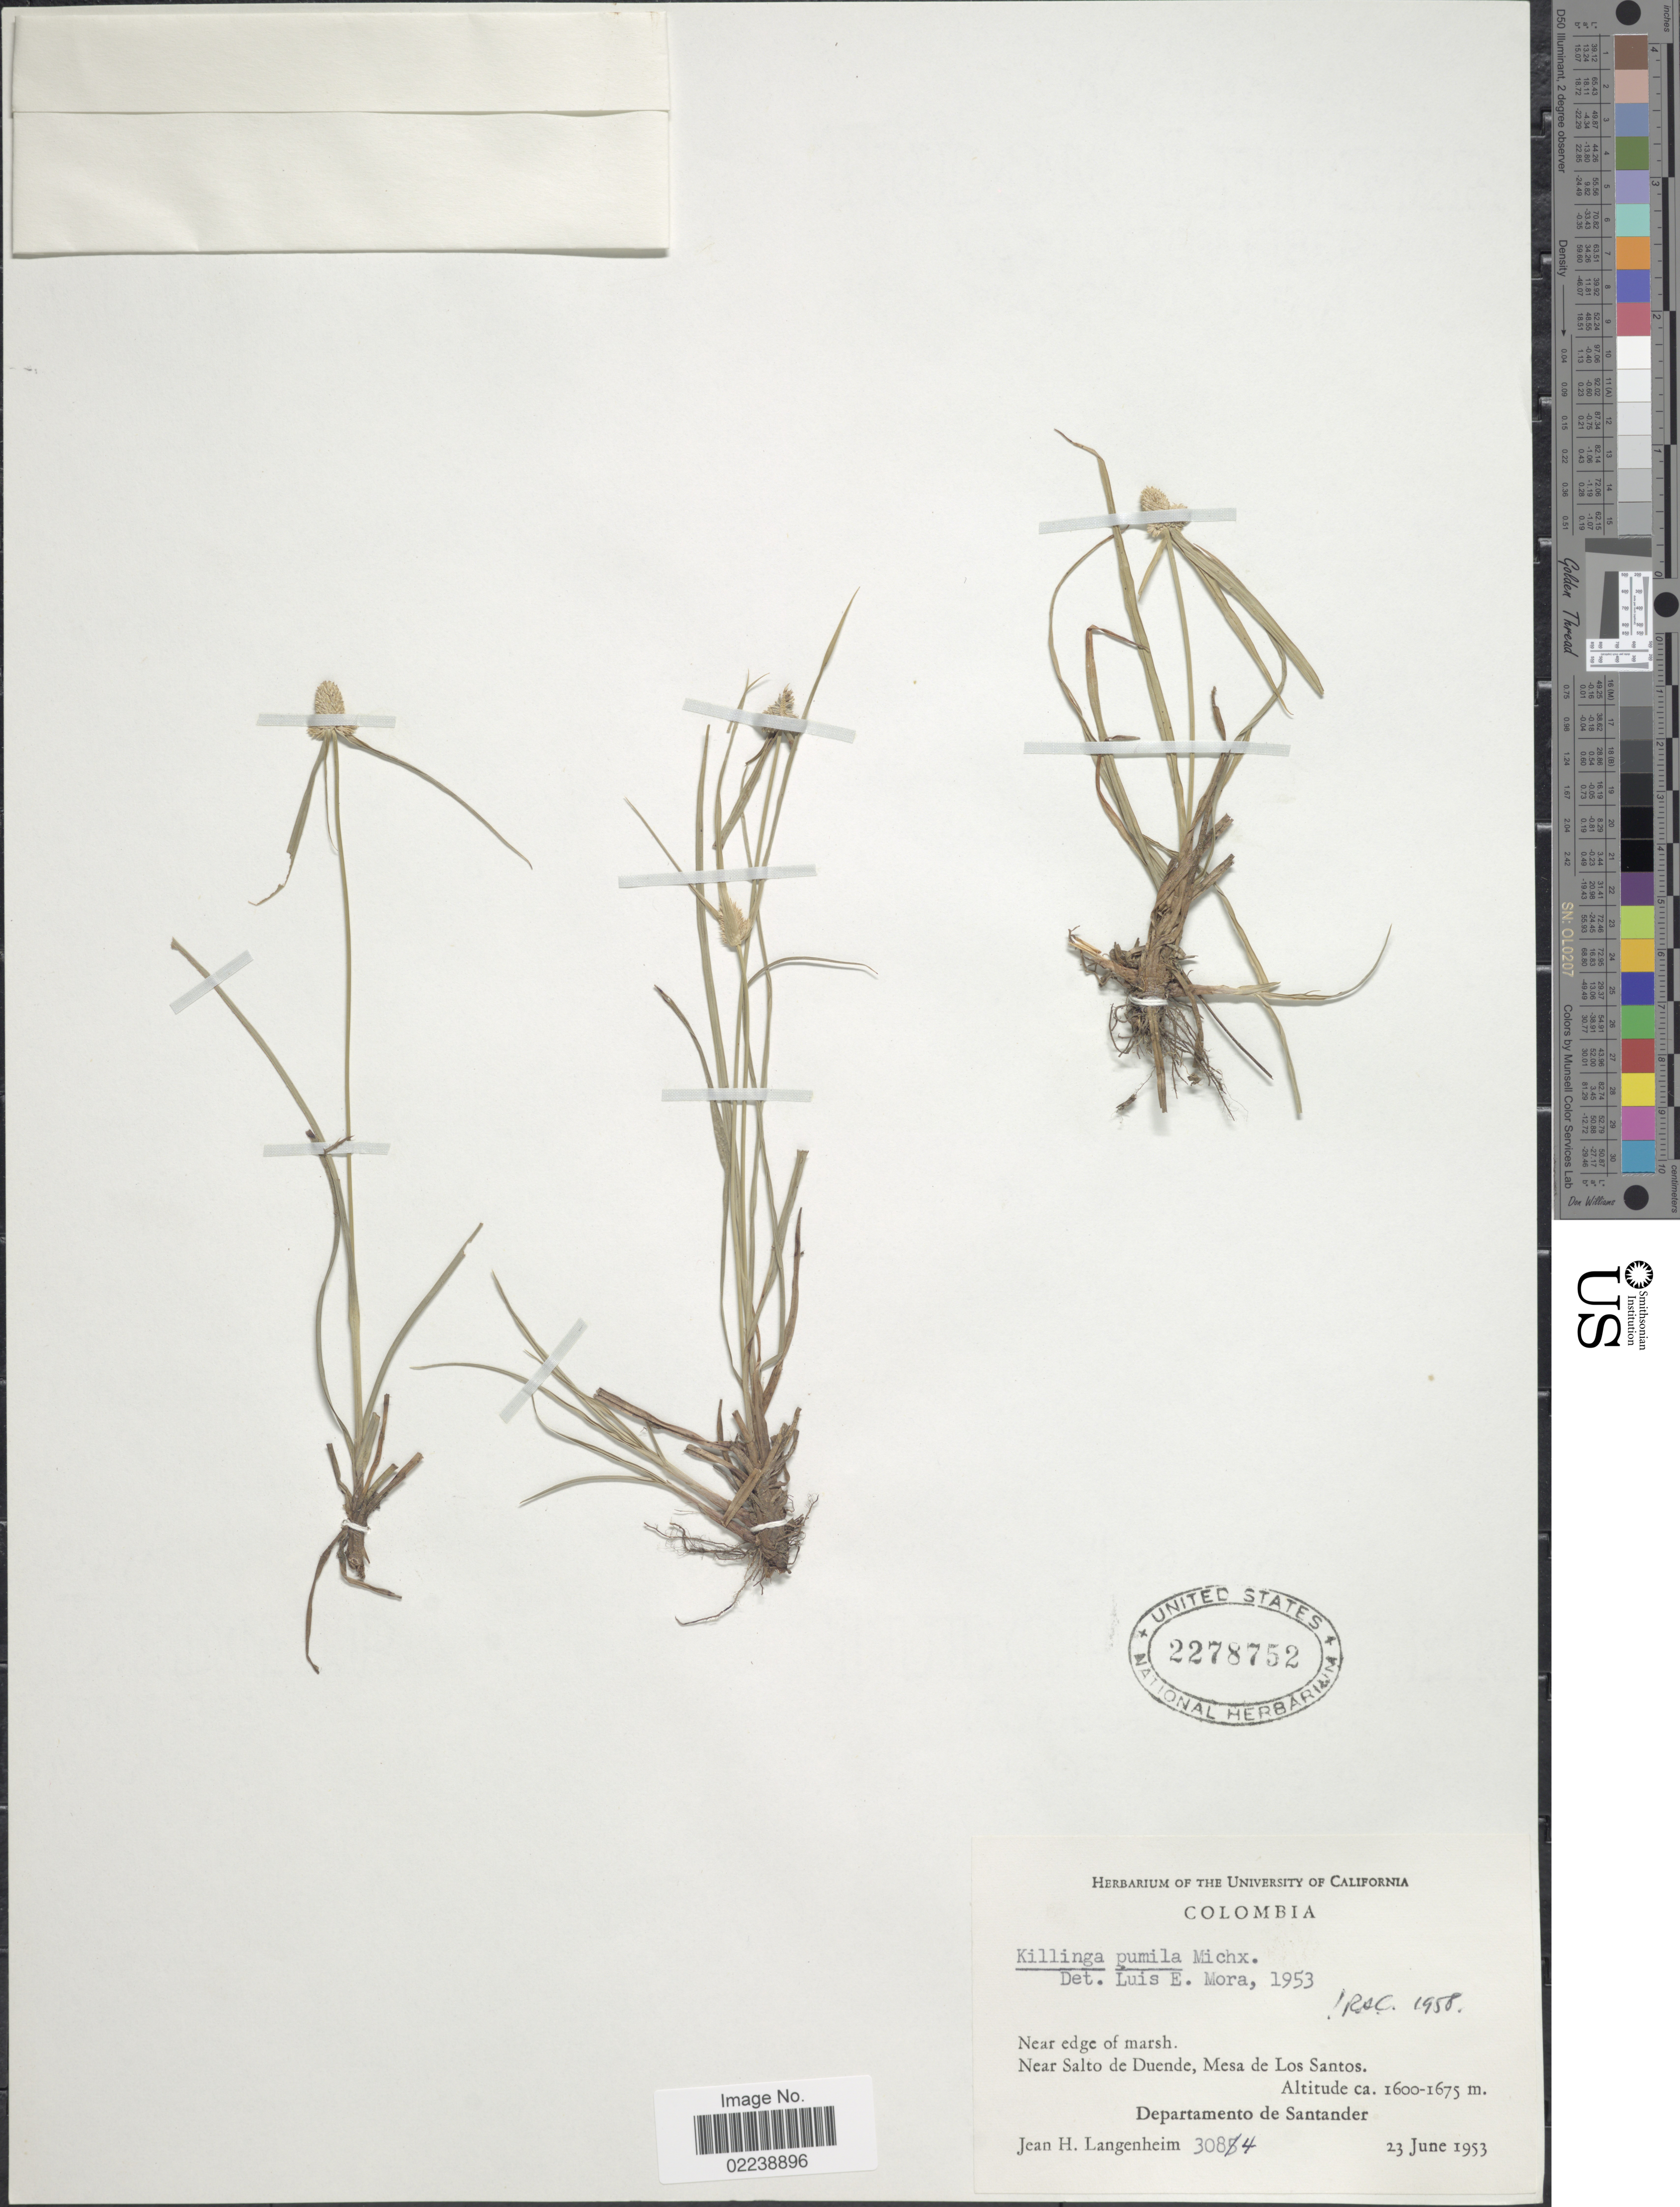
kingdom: Plantae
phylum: Tracheophyta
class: Liliopsida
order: Poales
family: Cyperaceae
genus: Cyperus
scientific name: Cyperus sesquiflorus subsp. sesquiflorus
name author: (Torr.) Mattf. & Kük.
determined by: Strong, M. T., (US), Smithsonian Institution - National Museum of Natural History (UNITED STATES)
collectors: J. H. Langenheim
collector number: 30814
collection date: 1953-06-23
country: Colombia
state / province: Santander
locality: Near Salto de Duende, Mesa de Los Santos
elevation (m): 1600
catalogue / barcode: US 2278752